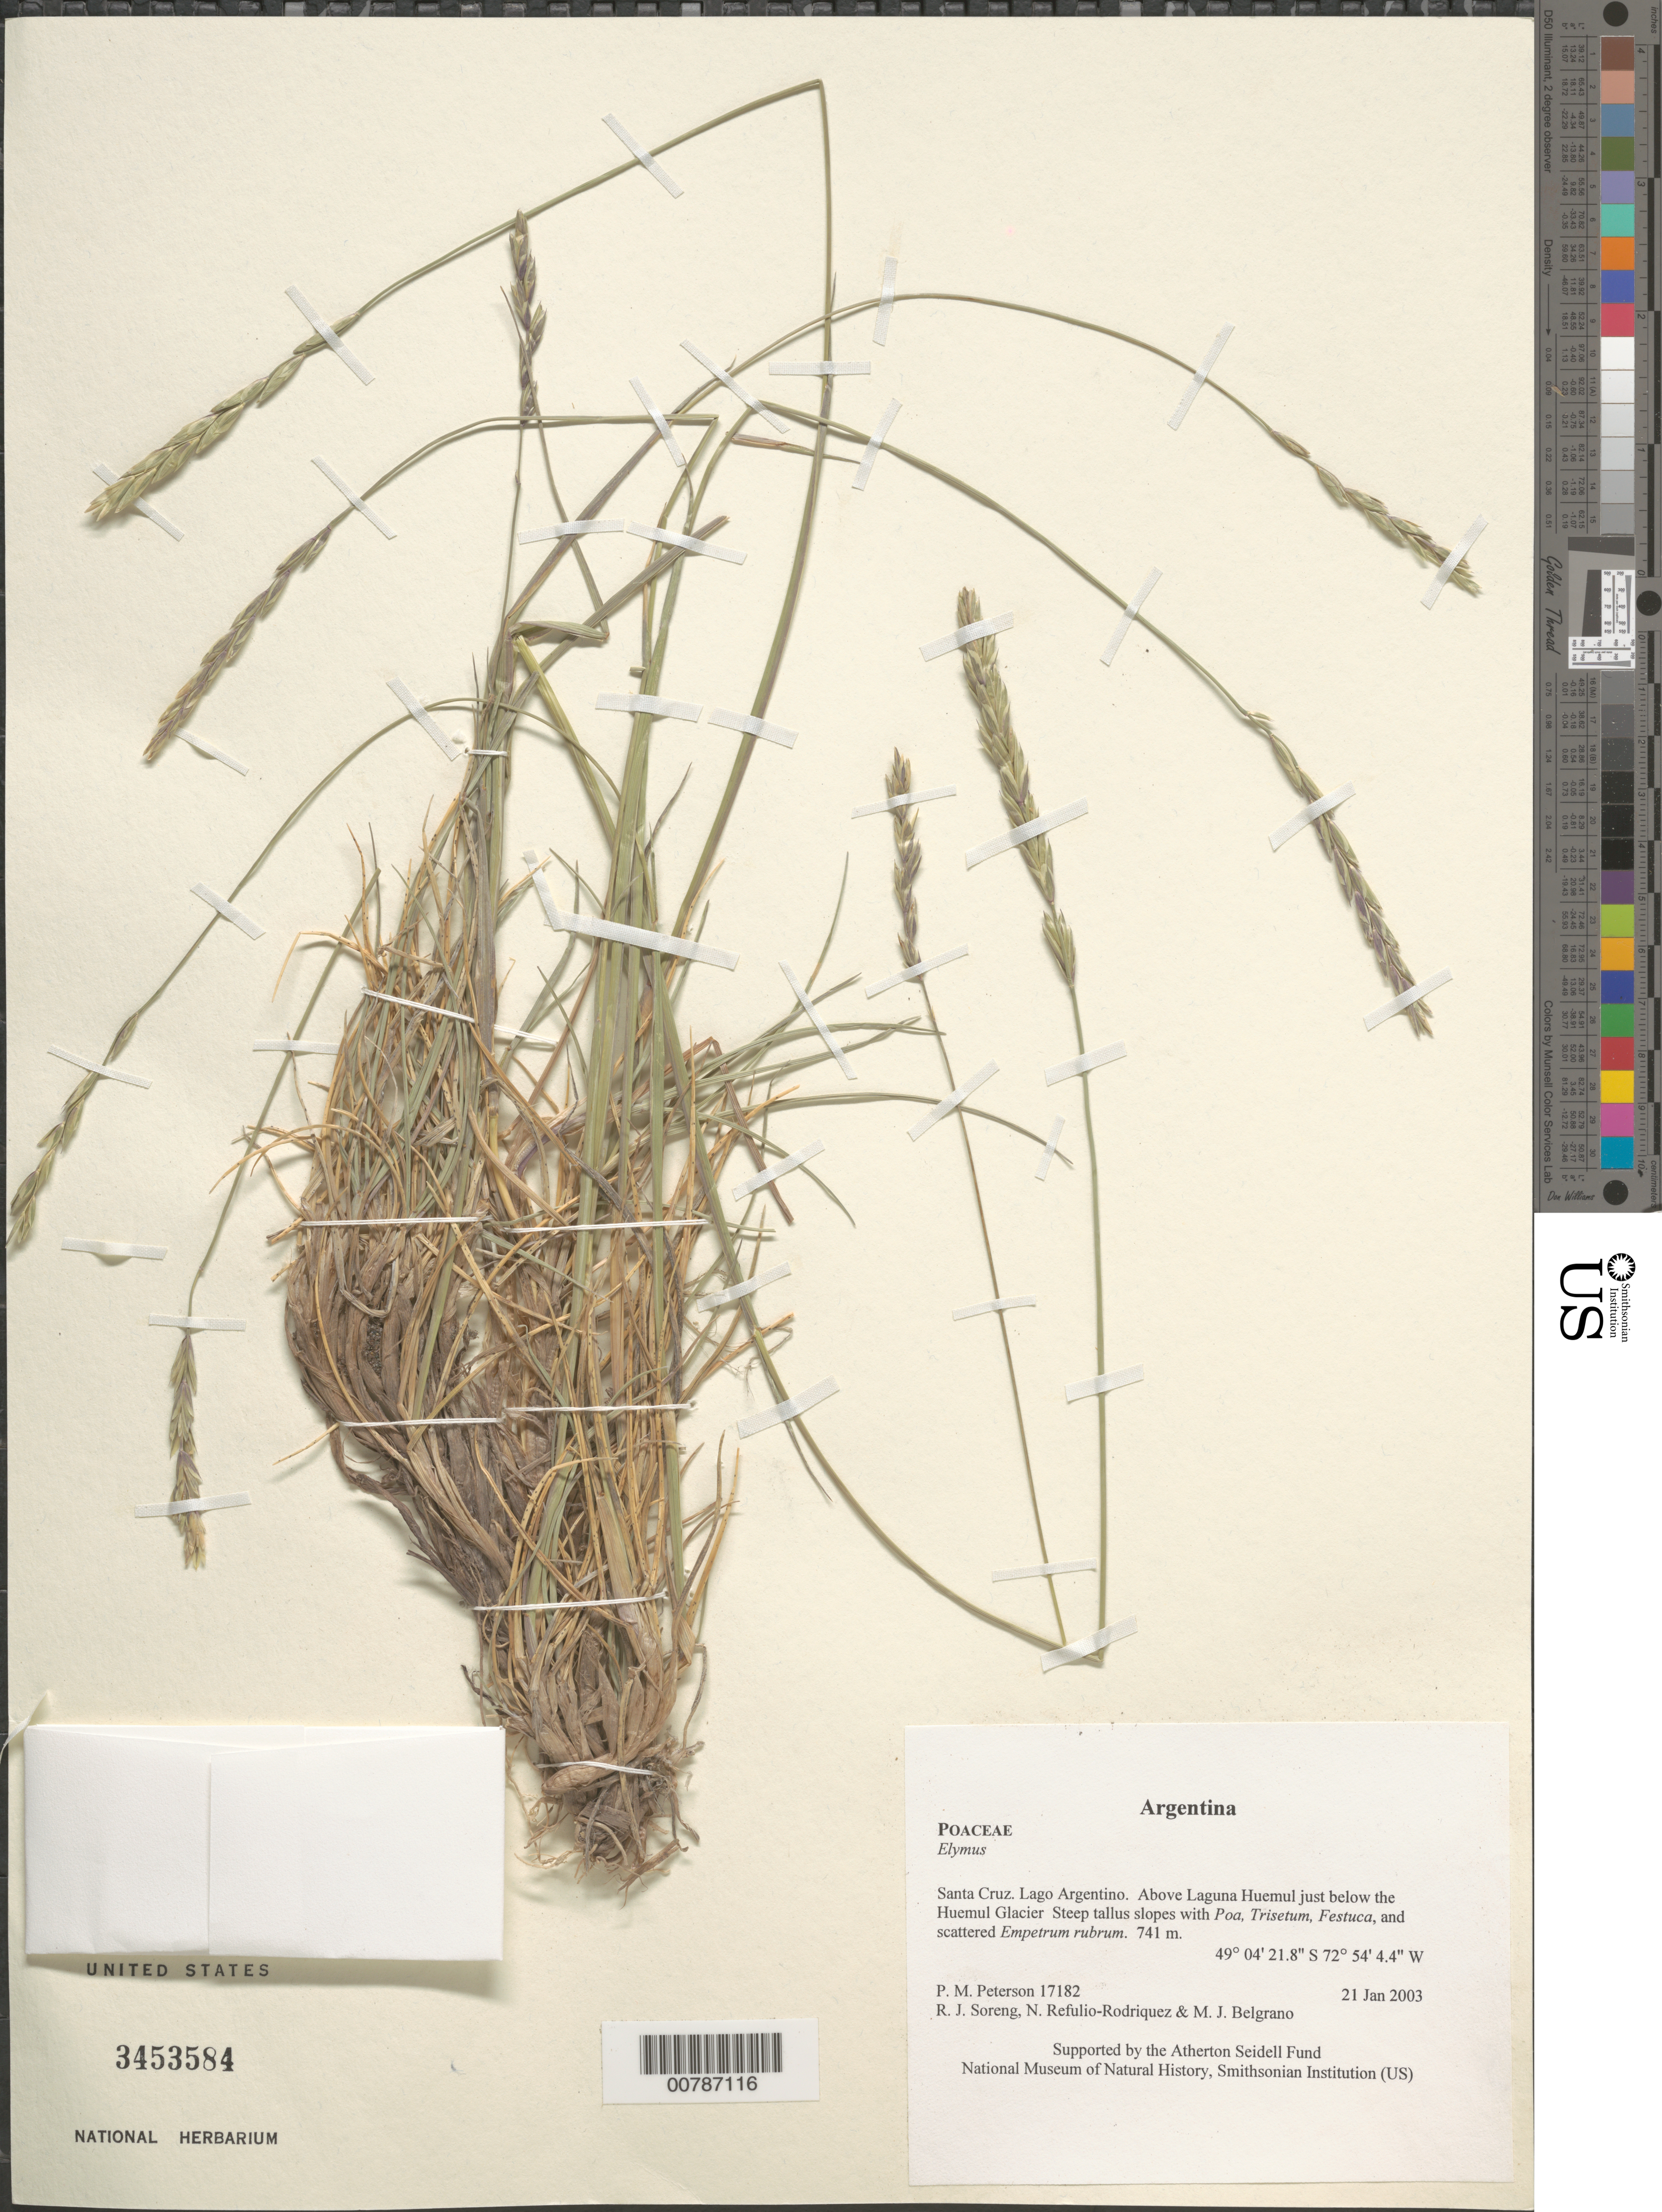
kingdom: Plantae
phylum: Tracheophyta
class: Liliopsida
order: Poales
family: Poaceae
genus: Elymus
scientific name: Elymus sp.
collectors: P. M. Peterson, R. J. Soreng, N. Refulio-Rodríguez & M. Belgrano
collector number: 17182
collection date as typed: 21 Jan 2003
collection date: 2003-01-21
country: Argentina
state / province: Santa Cruz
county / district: Lago Argentino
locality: Above Laguna Huemul just below the Huemul Glacier Steep tallus slopes with Poa, Trisetum, Festuca, and scattered Empetrum rubrum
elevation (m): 741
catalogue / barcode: US 3453584